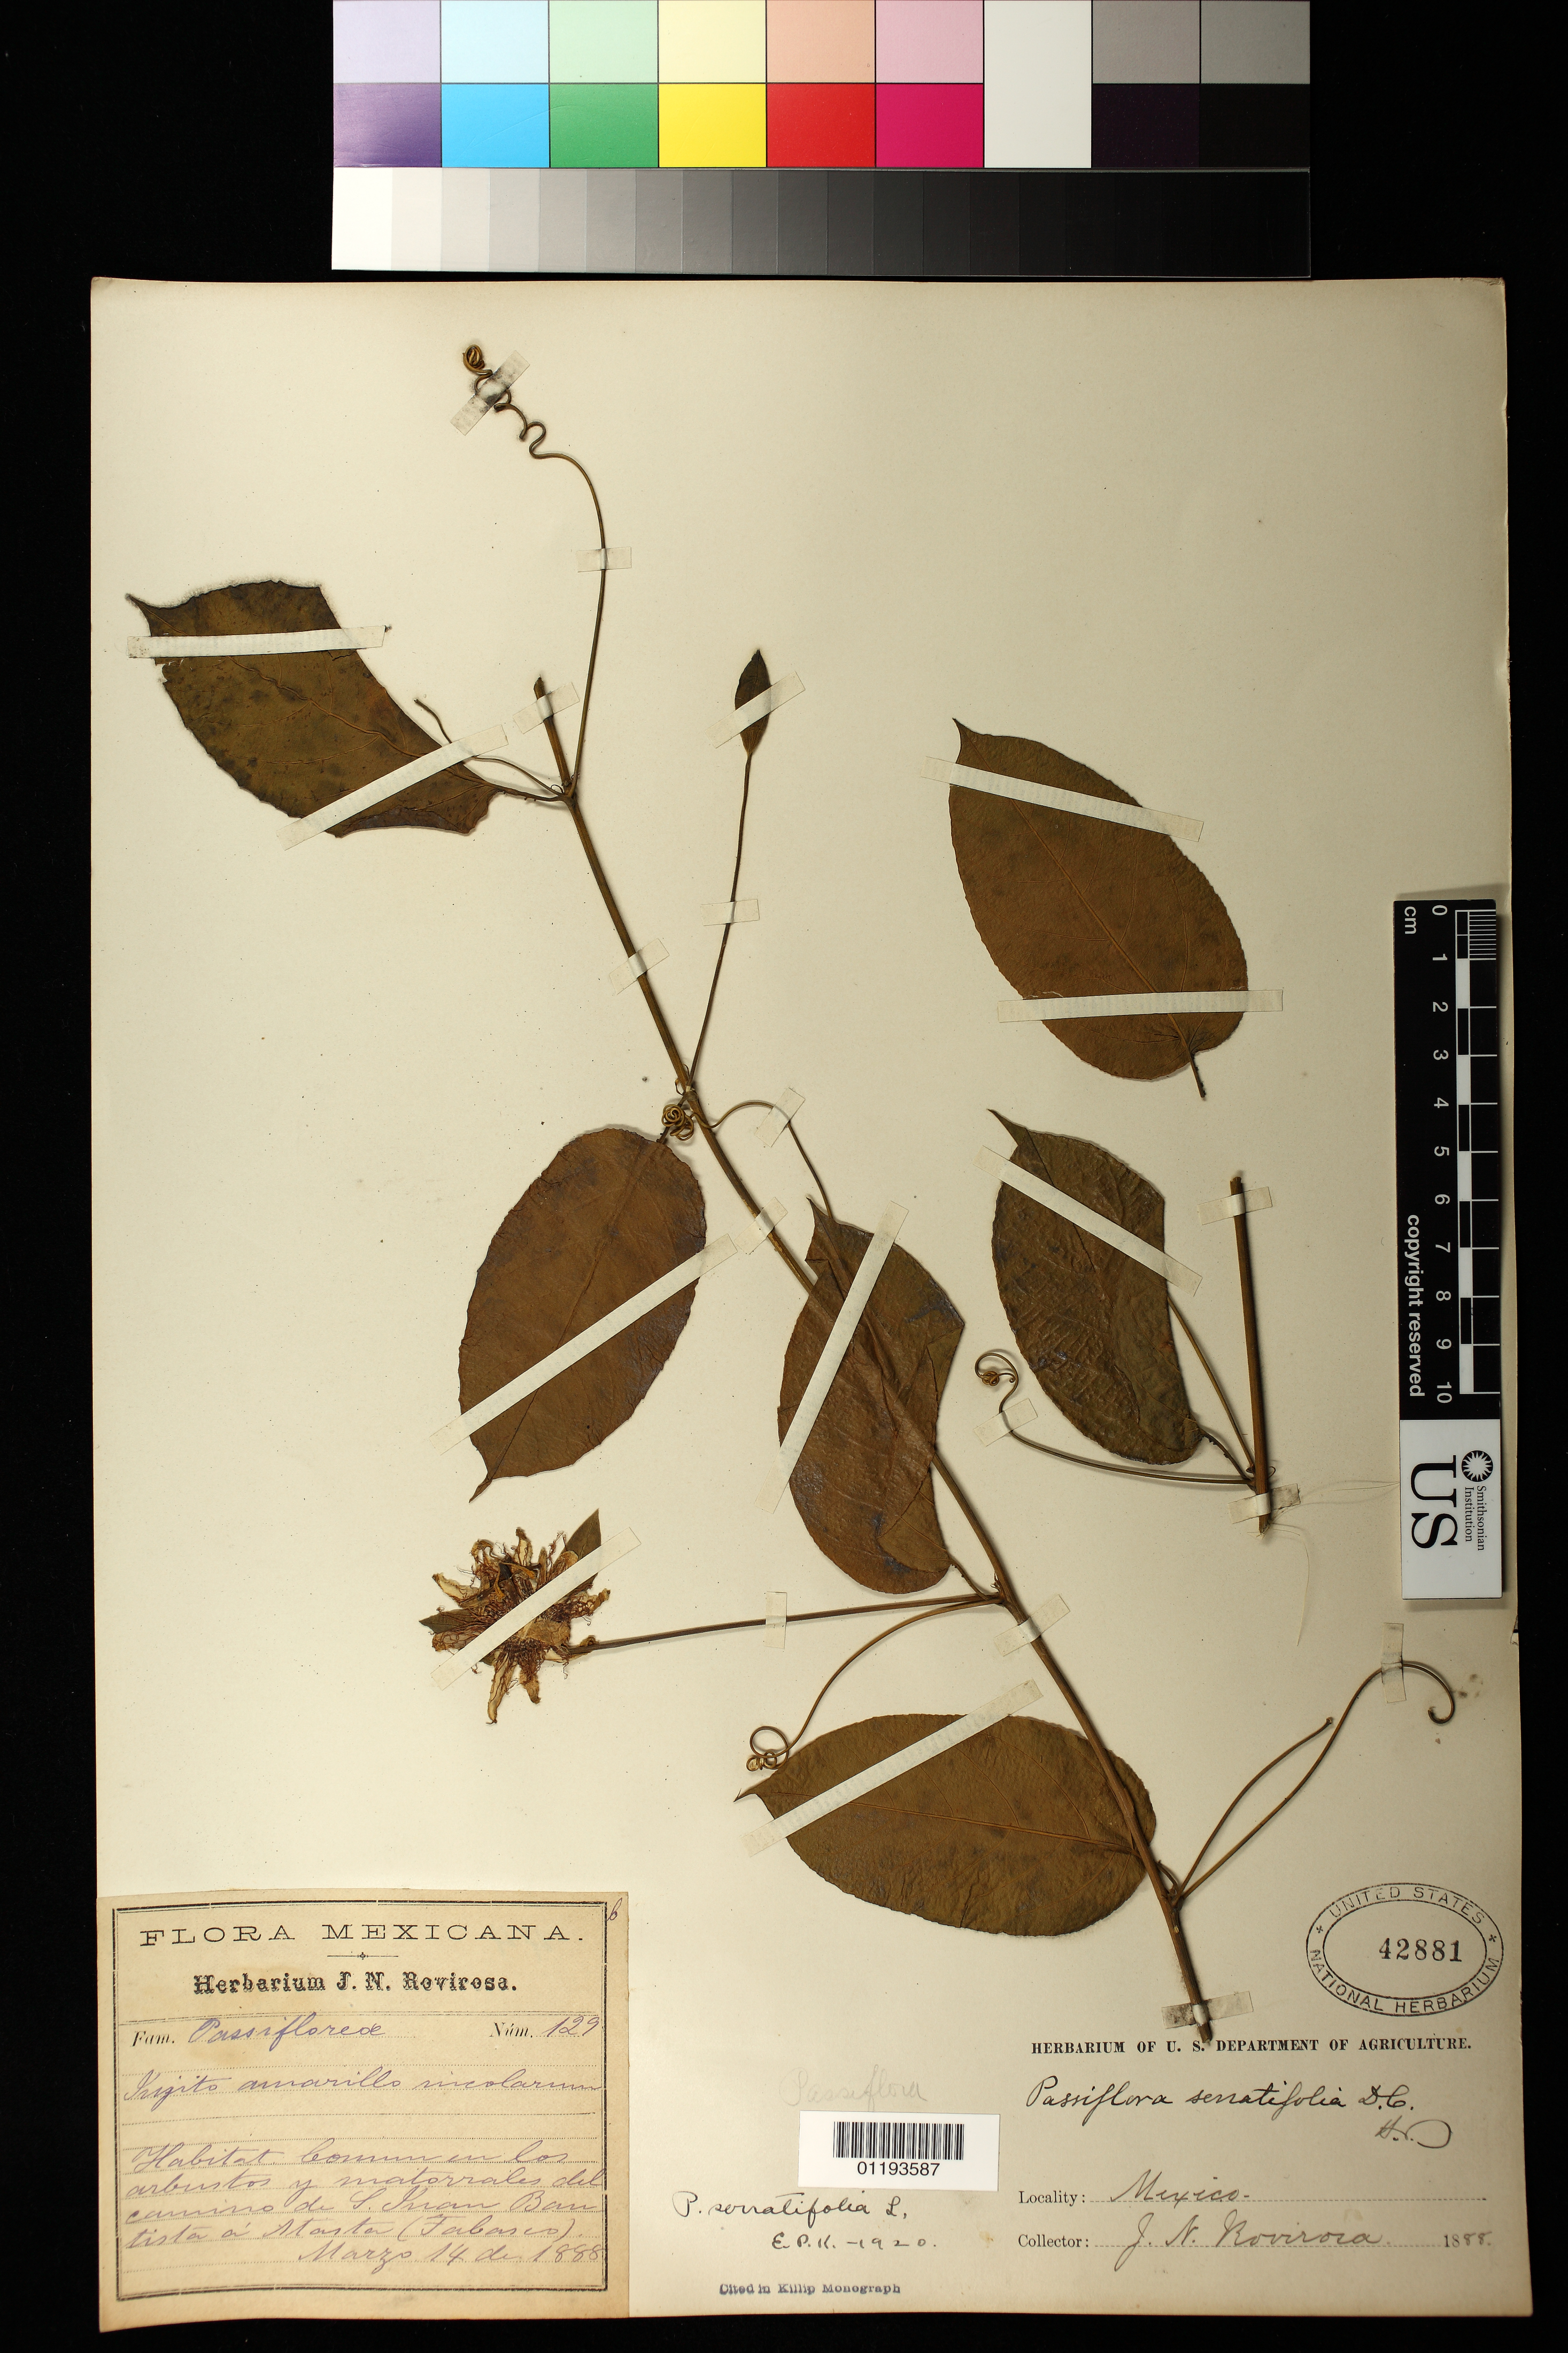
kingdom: Plantae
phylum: Tracheophyta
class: Magnoliopsida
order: Malpighiales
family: Passifloraceae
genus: Passiflora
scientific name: Passiflora serratifolia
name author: L.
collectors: J. N. Rovirosa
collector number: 129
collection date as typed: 1888 Mar 14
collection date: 1888-03-14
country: Mexico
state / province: Tabasco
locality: Del camino de San Juan Bautista a Atasta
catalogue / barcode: US 42881